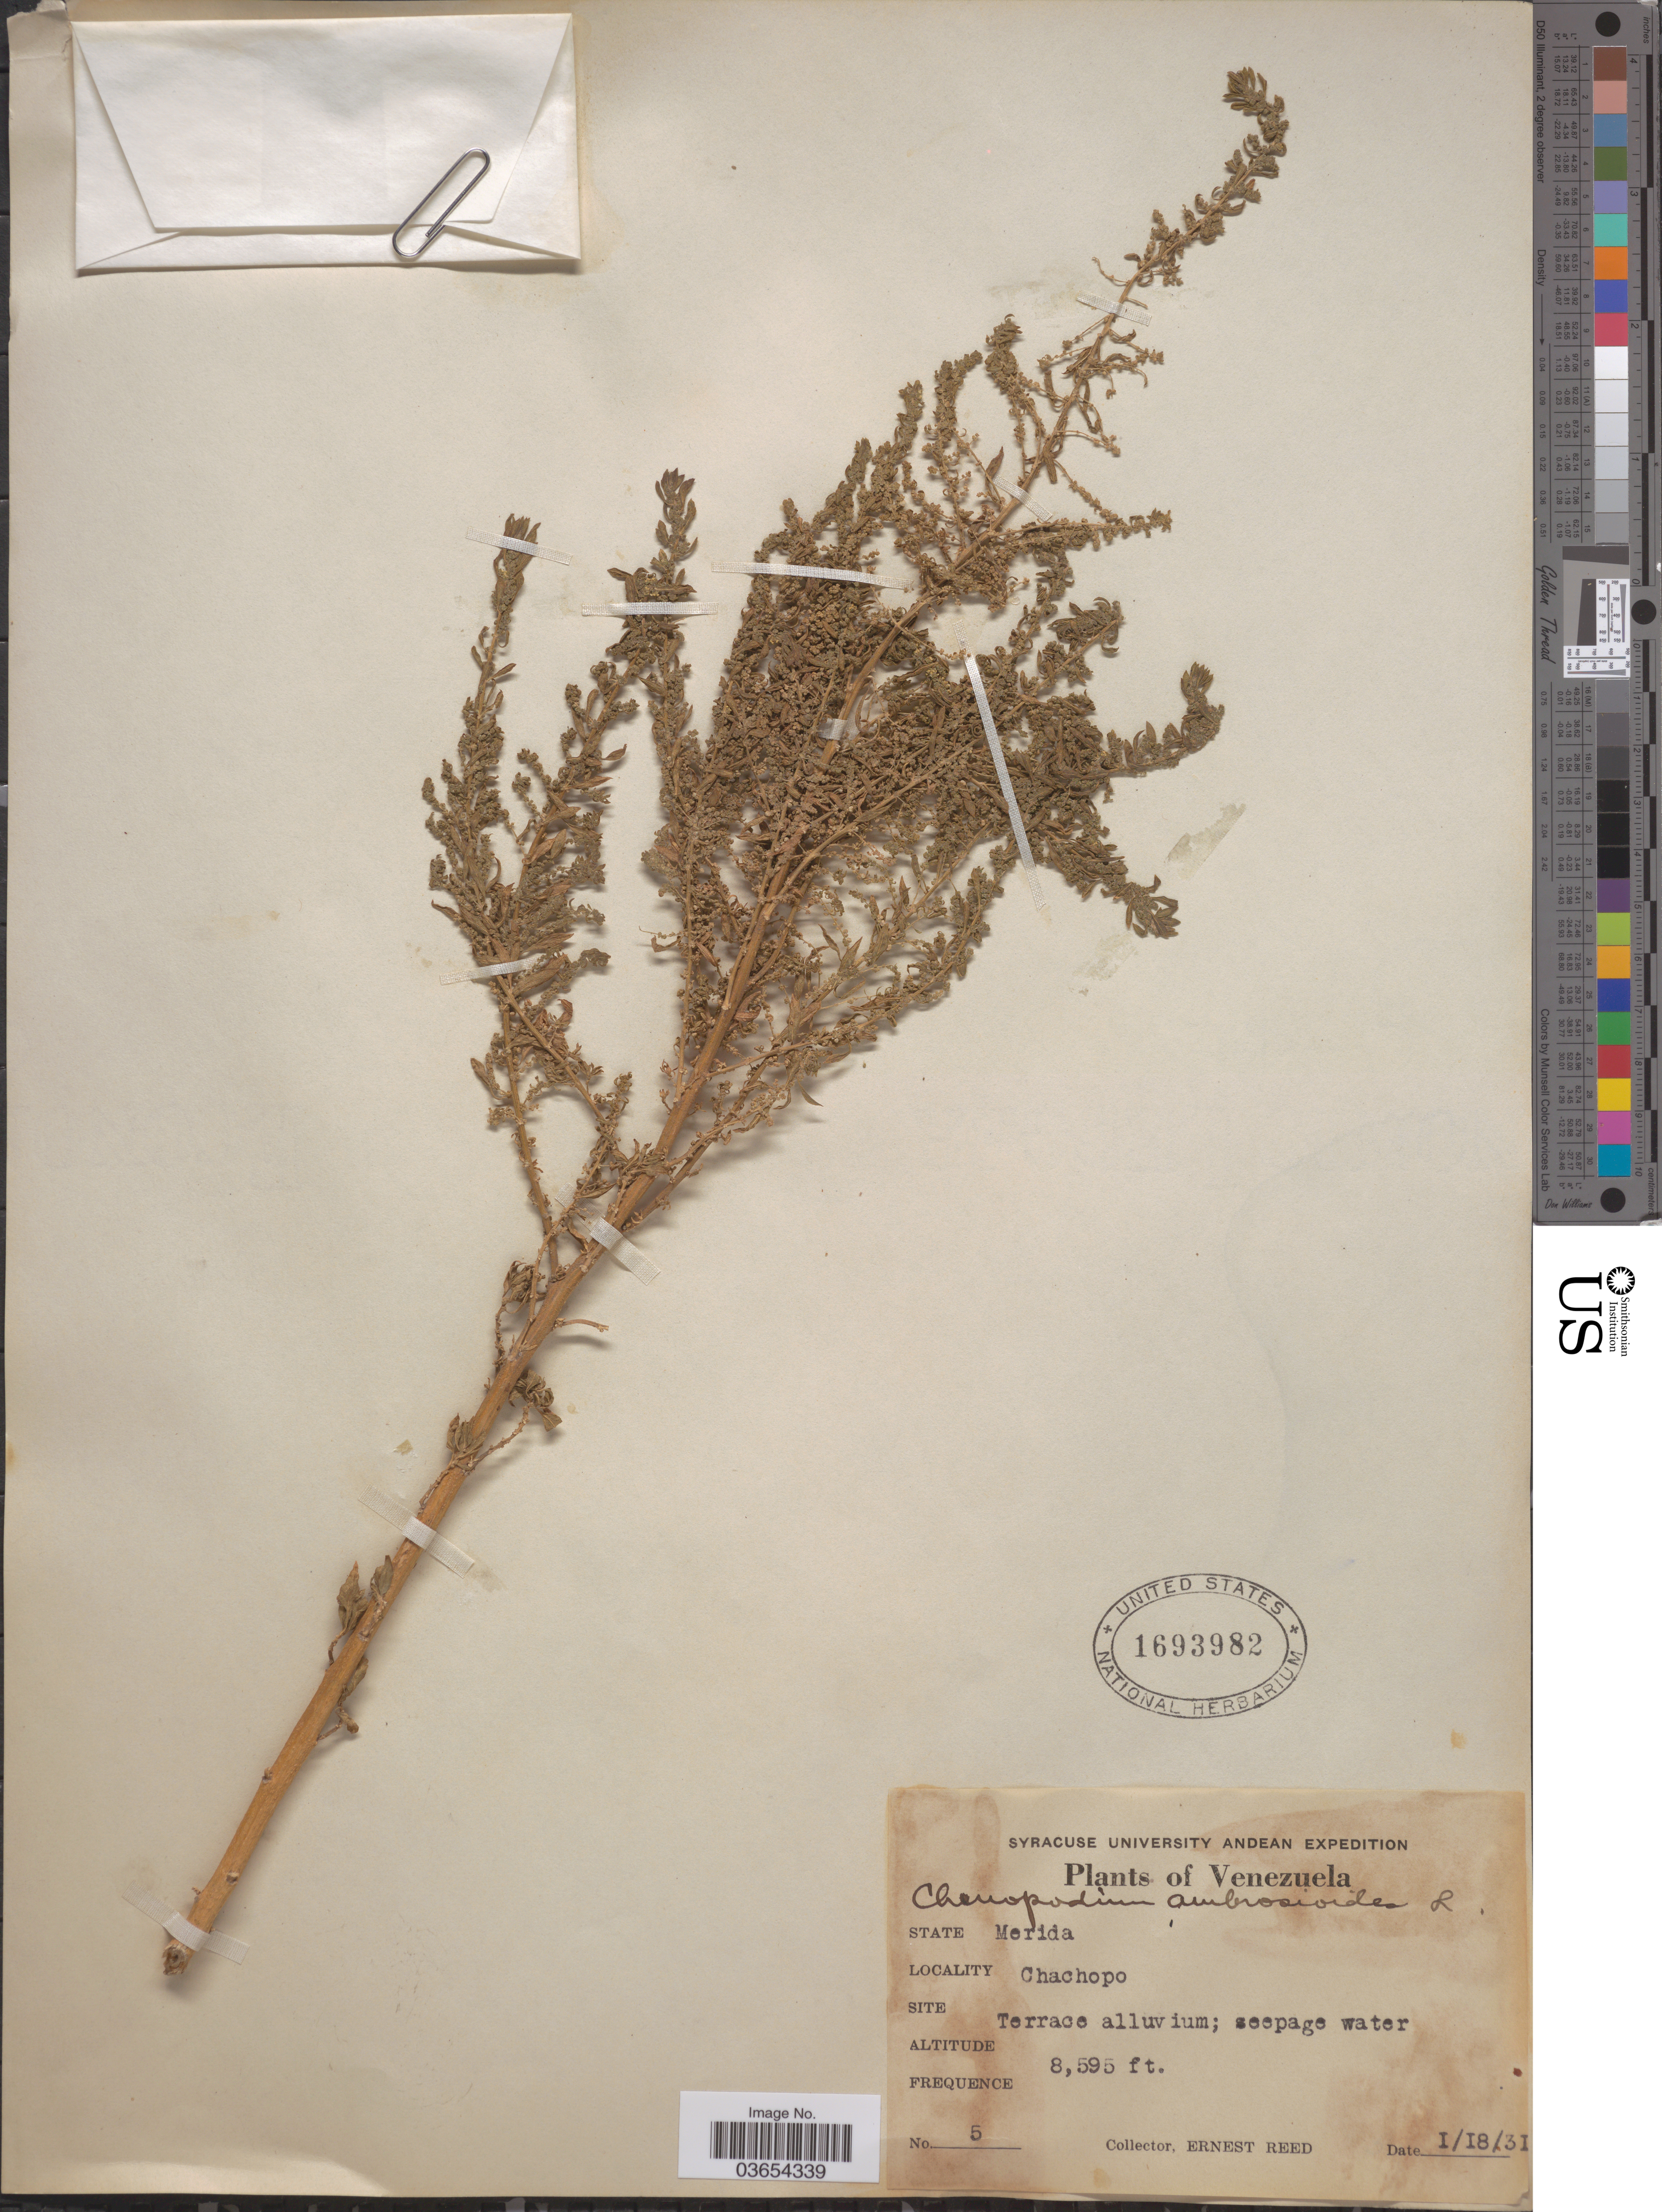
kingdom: Plantae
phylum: Tracheophyta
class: Magnoliopsida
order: Caryophyllales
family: Amaranthaceae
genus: Chenopodium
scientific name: Chenopodium ambrosioides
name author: L.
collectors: E. Reed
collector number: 5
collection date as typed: Transcribed d/m/y: 18/1/31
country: Venezuela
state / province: Mérida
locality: Chachopo.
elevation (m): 2620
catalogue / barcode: US 1693982